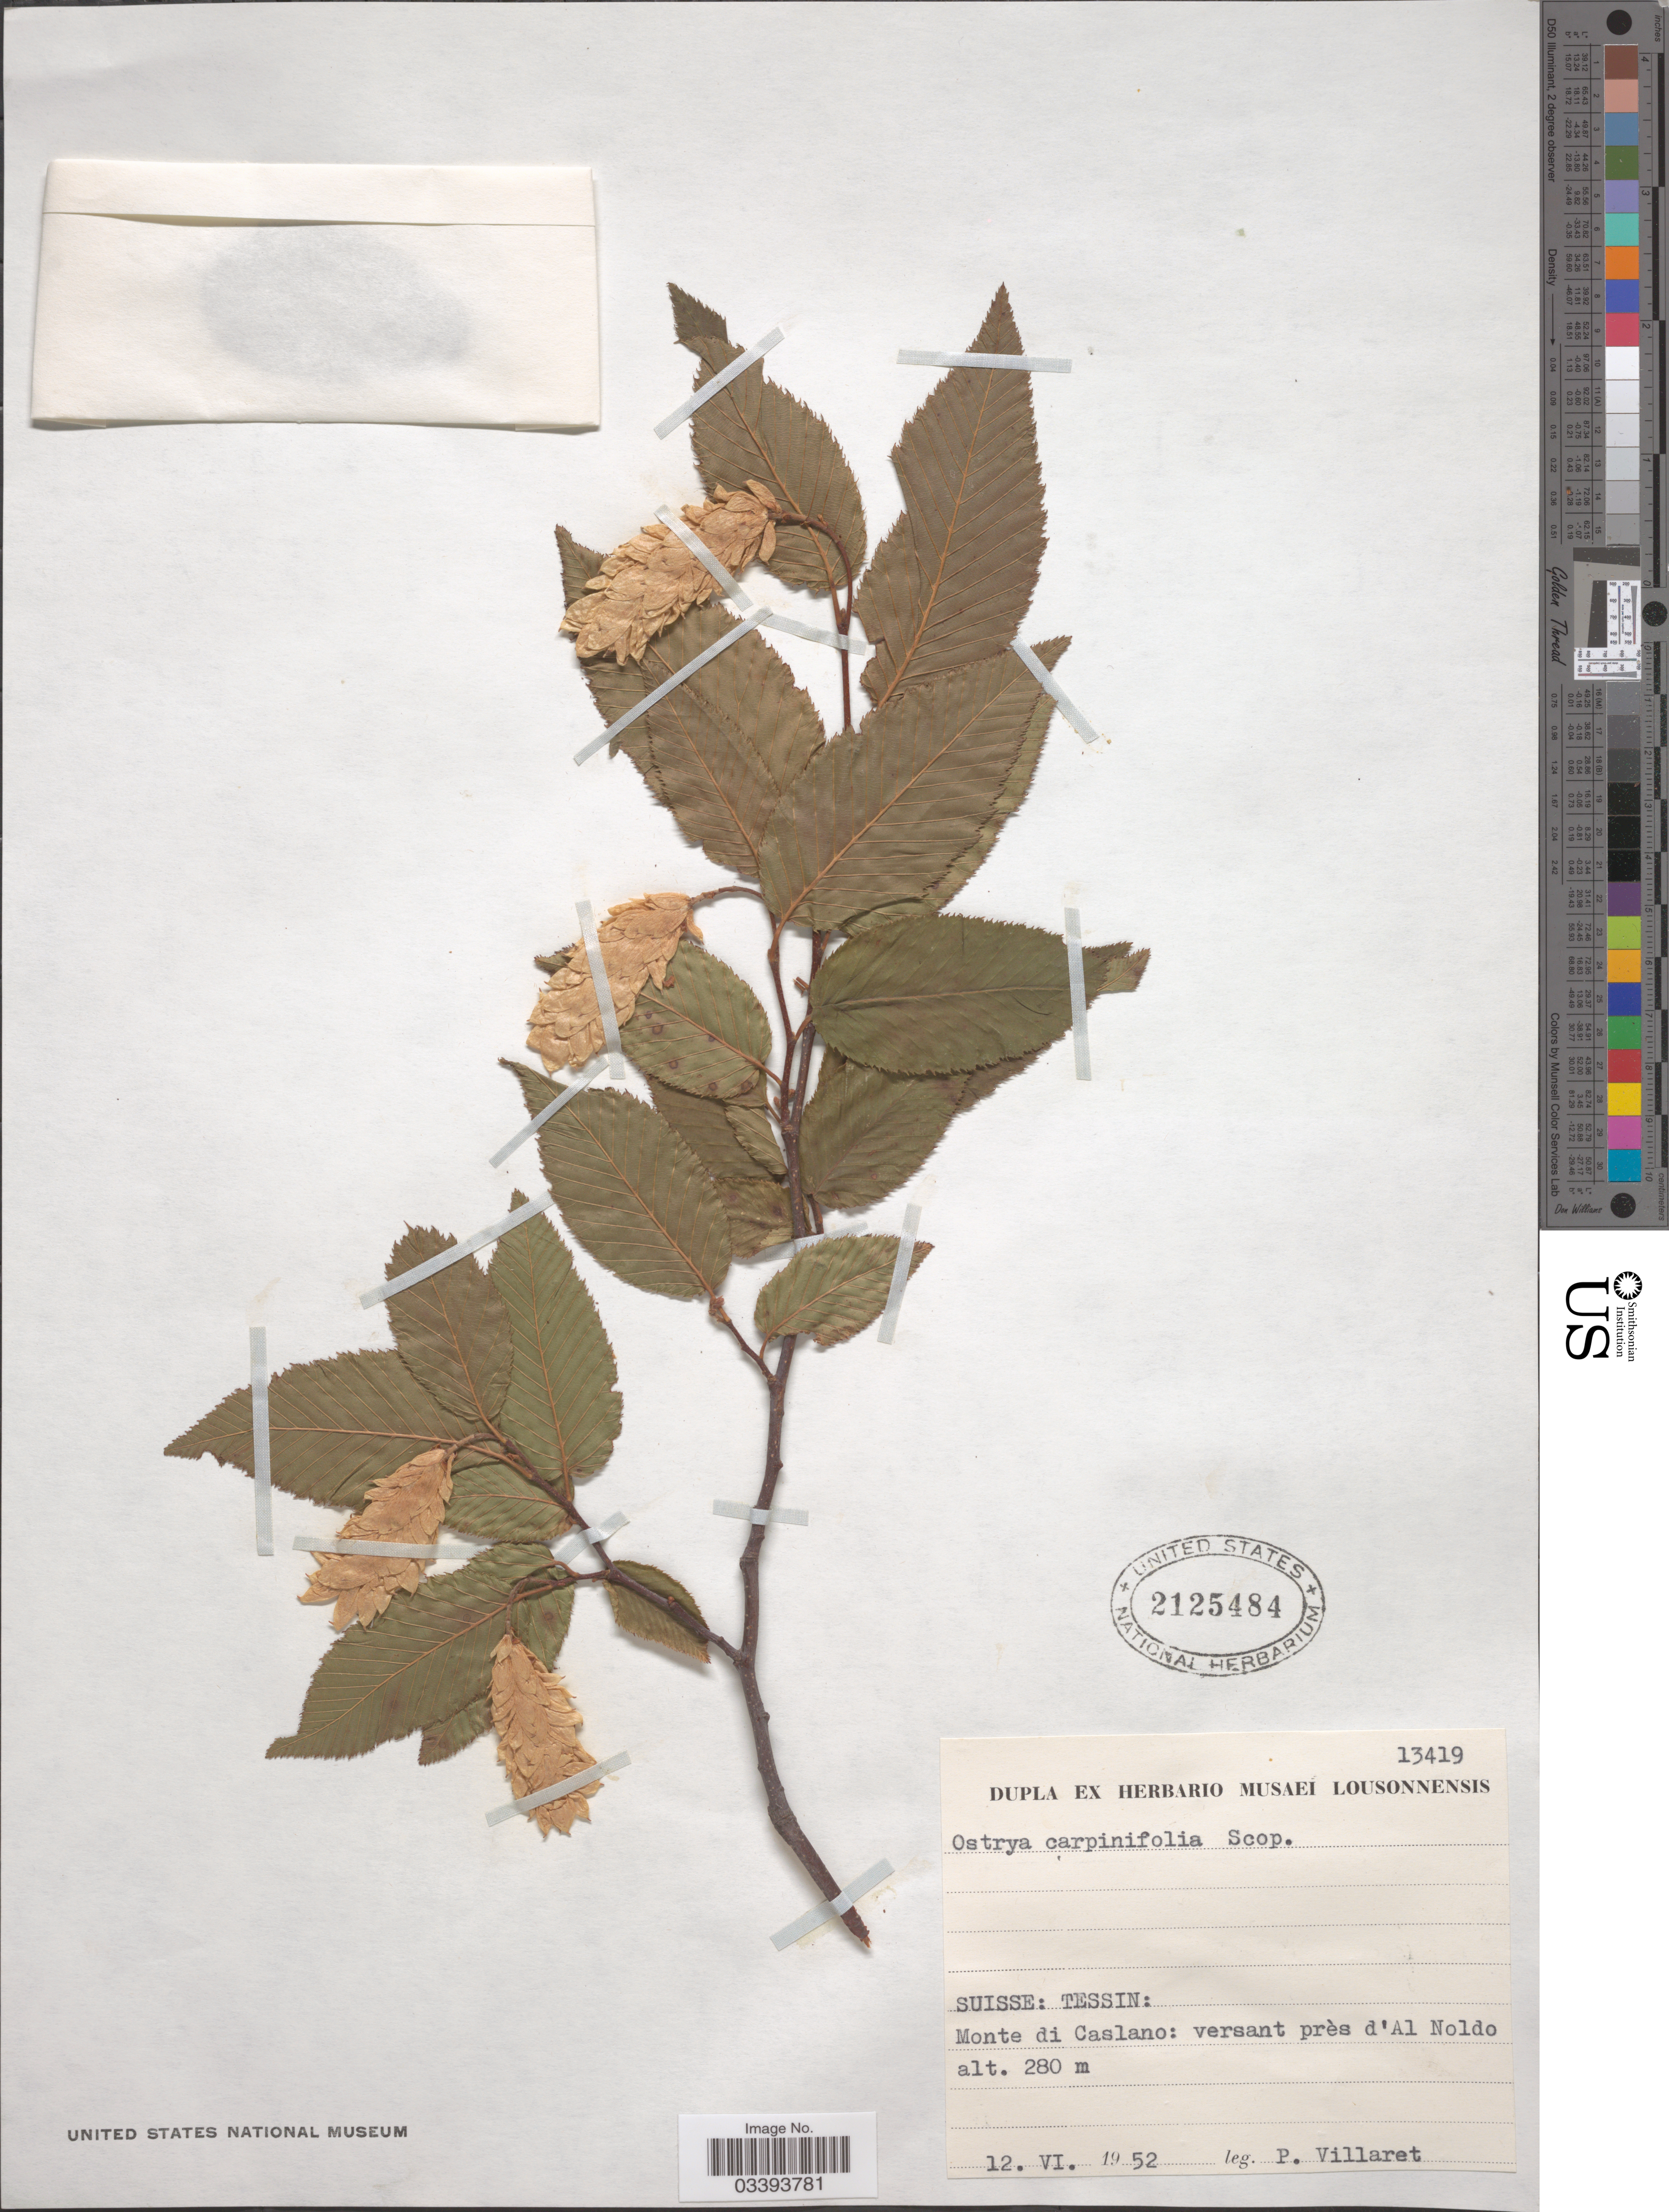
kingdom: Plantae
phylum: Tracheophyta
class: Magnoliopsida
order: Fagales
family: Betulaceae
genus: Ostrya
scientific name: Ostrya carpinifolia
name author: Scop.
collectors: P. Villaret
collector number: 13419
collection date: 1952-06-12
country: Switzerland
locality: Suisse: Tessin: Monte di Caslano: versant près d'Al Noldo.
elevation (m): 280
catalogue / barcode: US 2125484